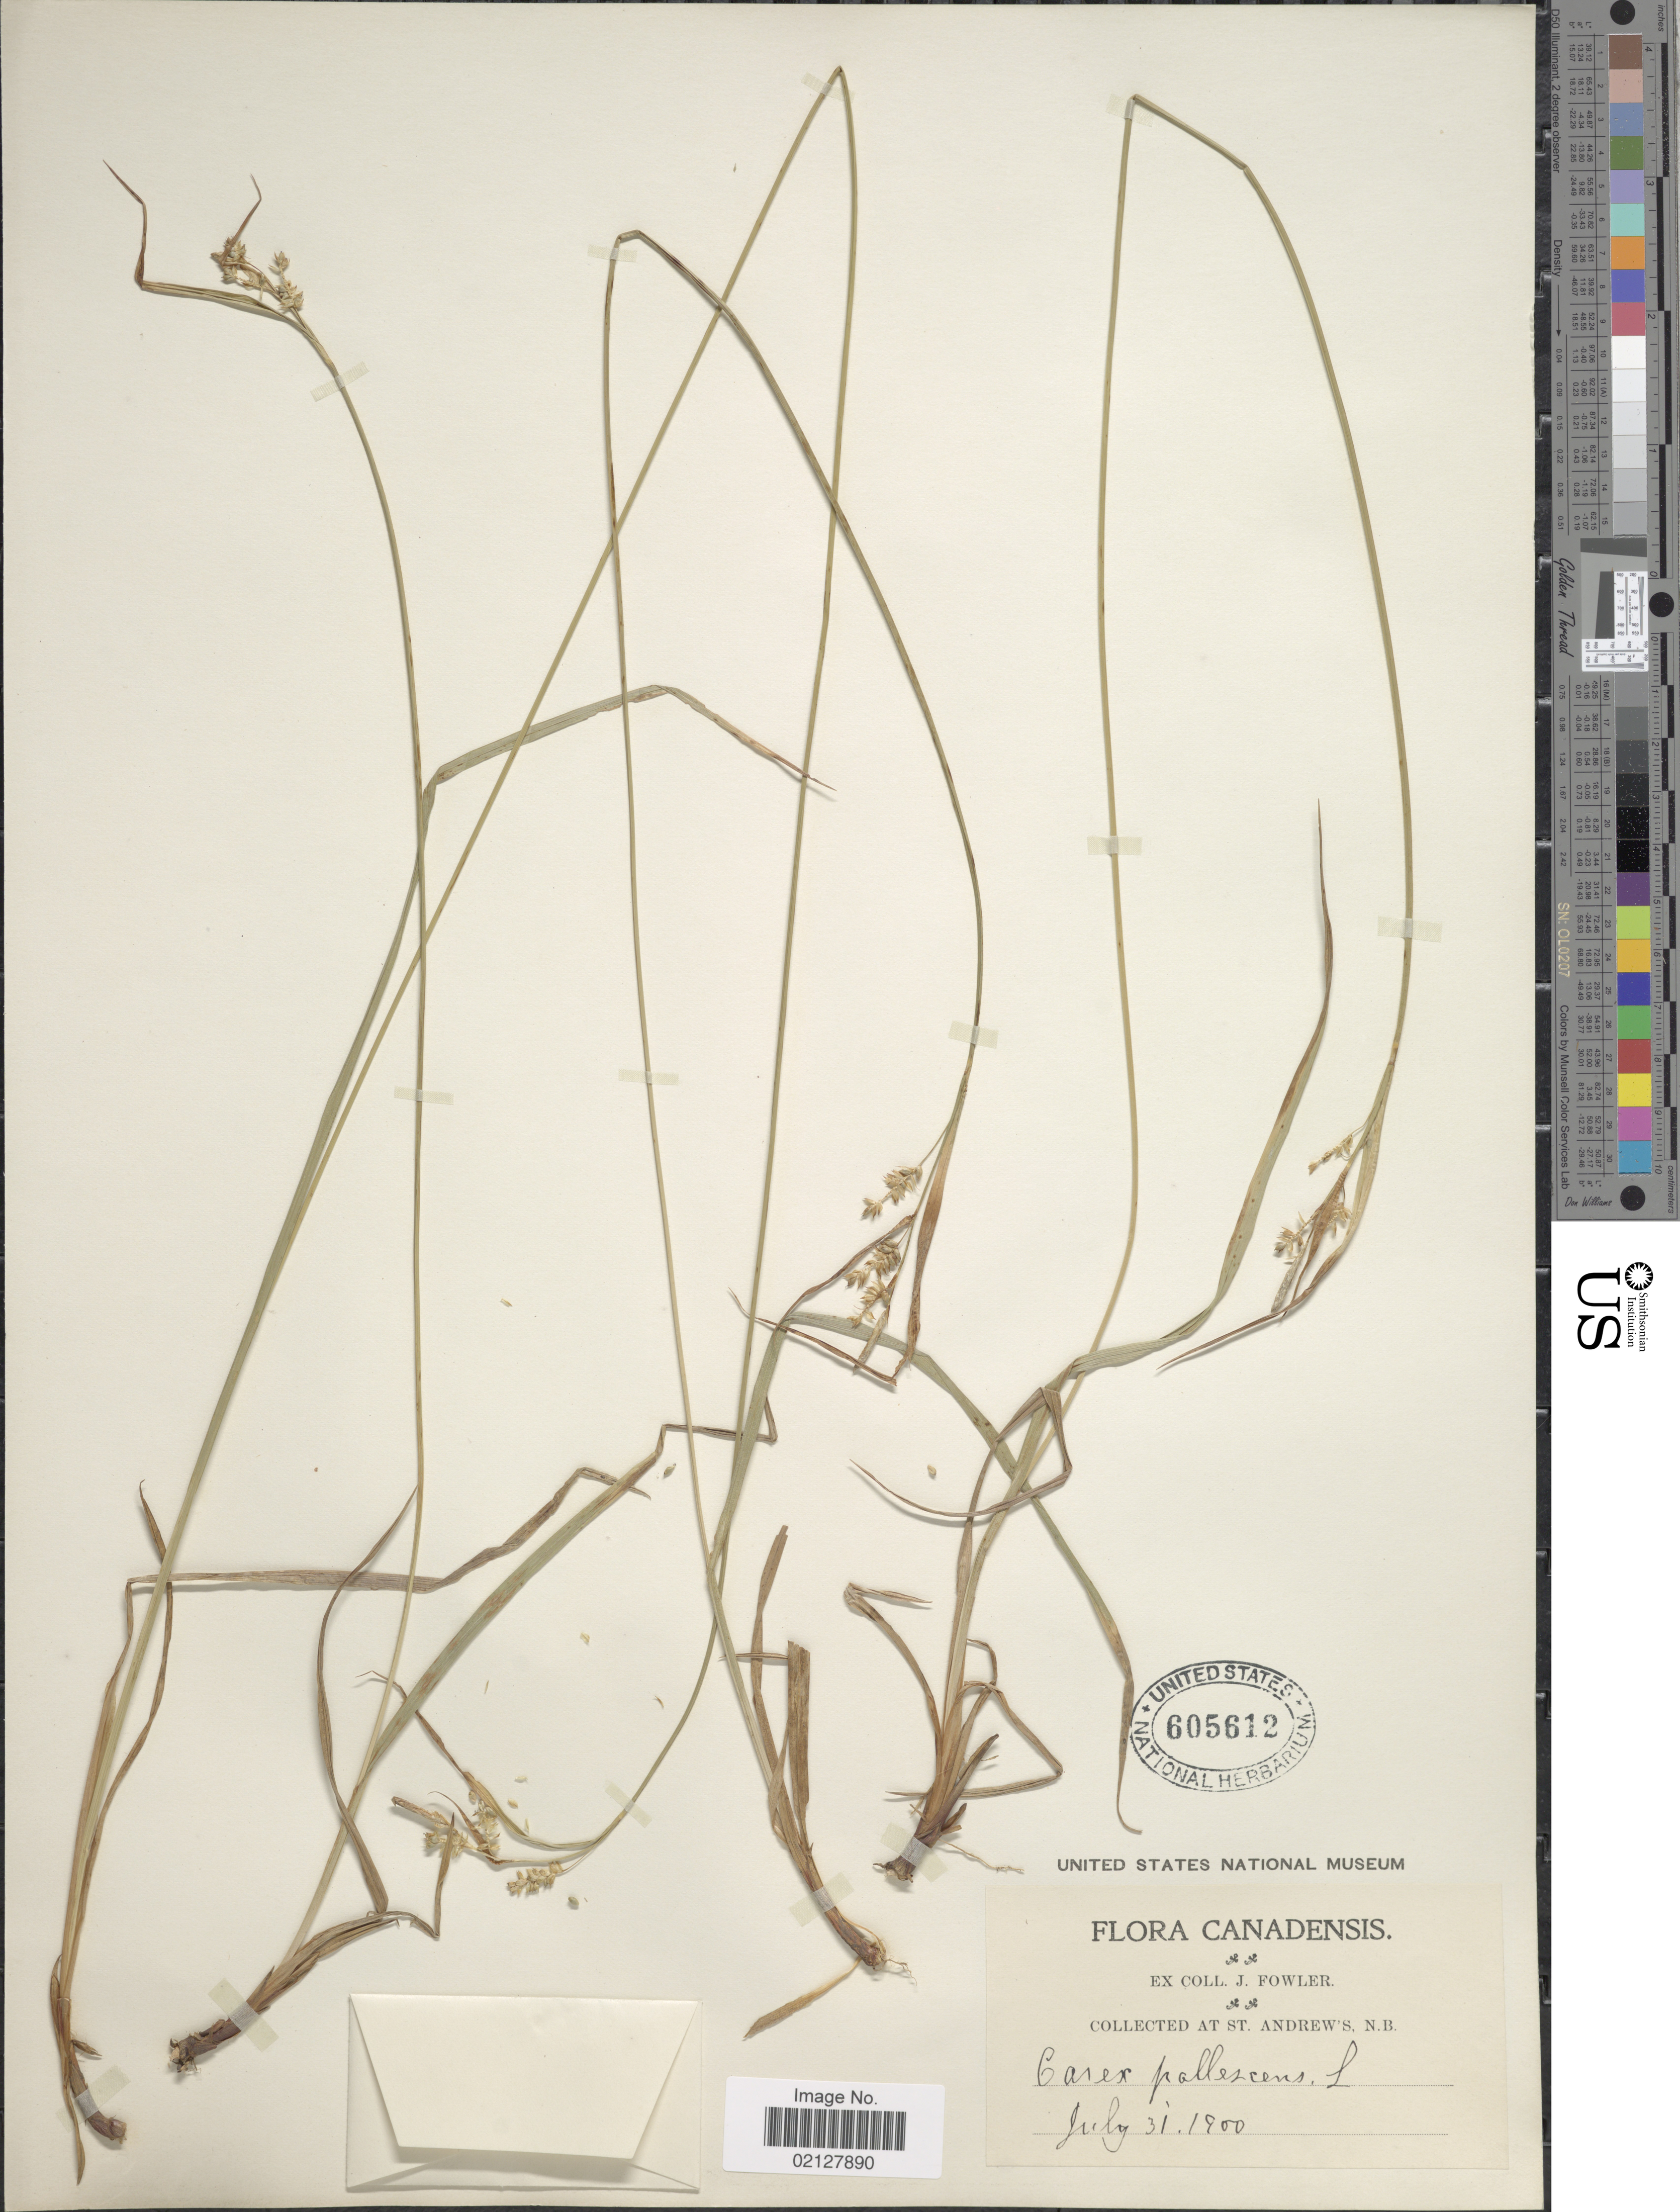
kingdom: Plantae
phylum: Tracheophyta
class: Liliopsida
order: Poales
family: Cyperaceae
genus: Carex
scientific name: Carex pallescens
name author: L.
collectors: ex herb. J. Fowler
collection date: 1900-07-31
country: Canada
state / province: New Brunswick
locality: At St. Andrew's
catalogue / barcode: US 605612